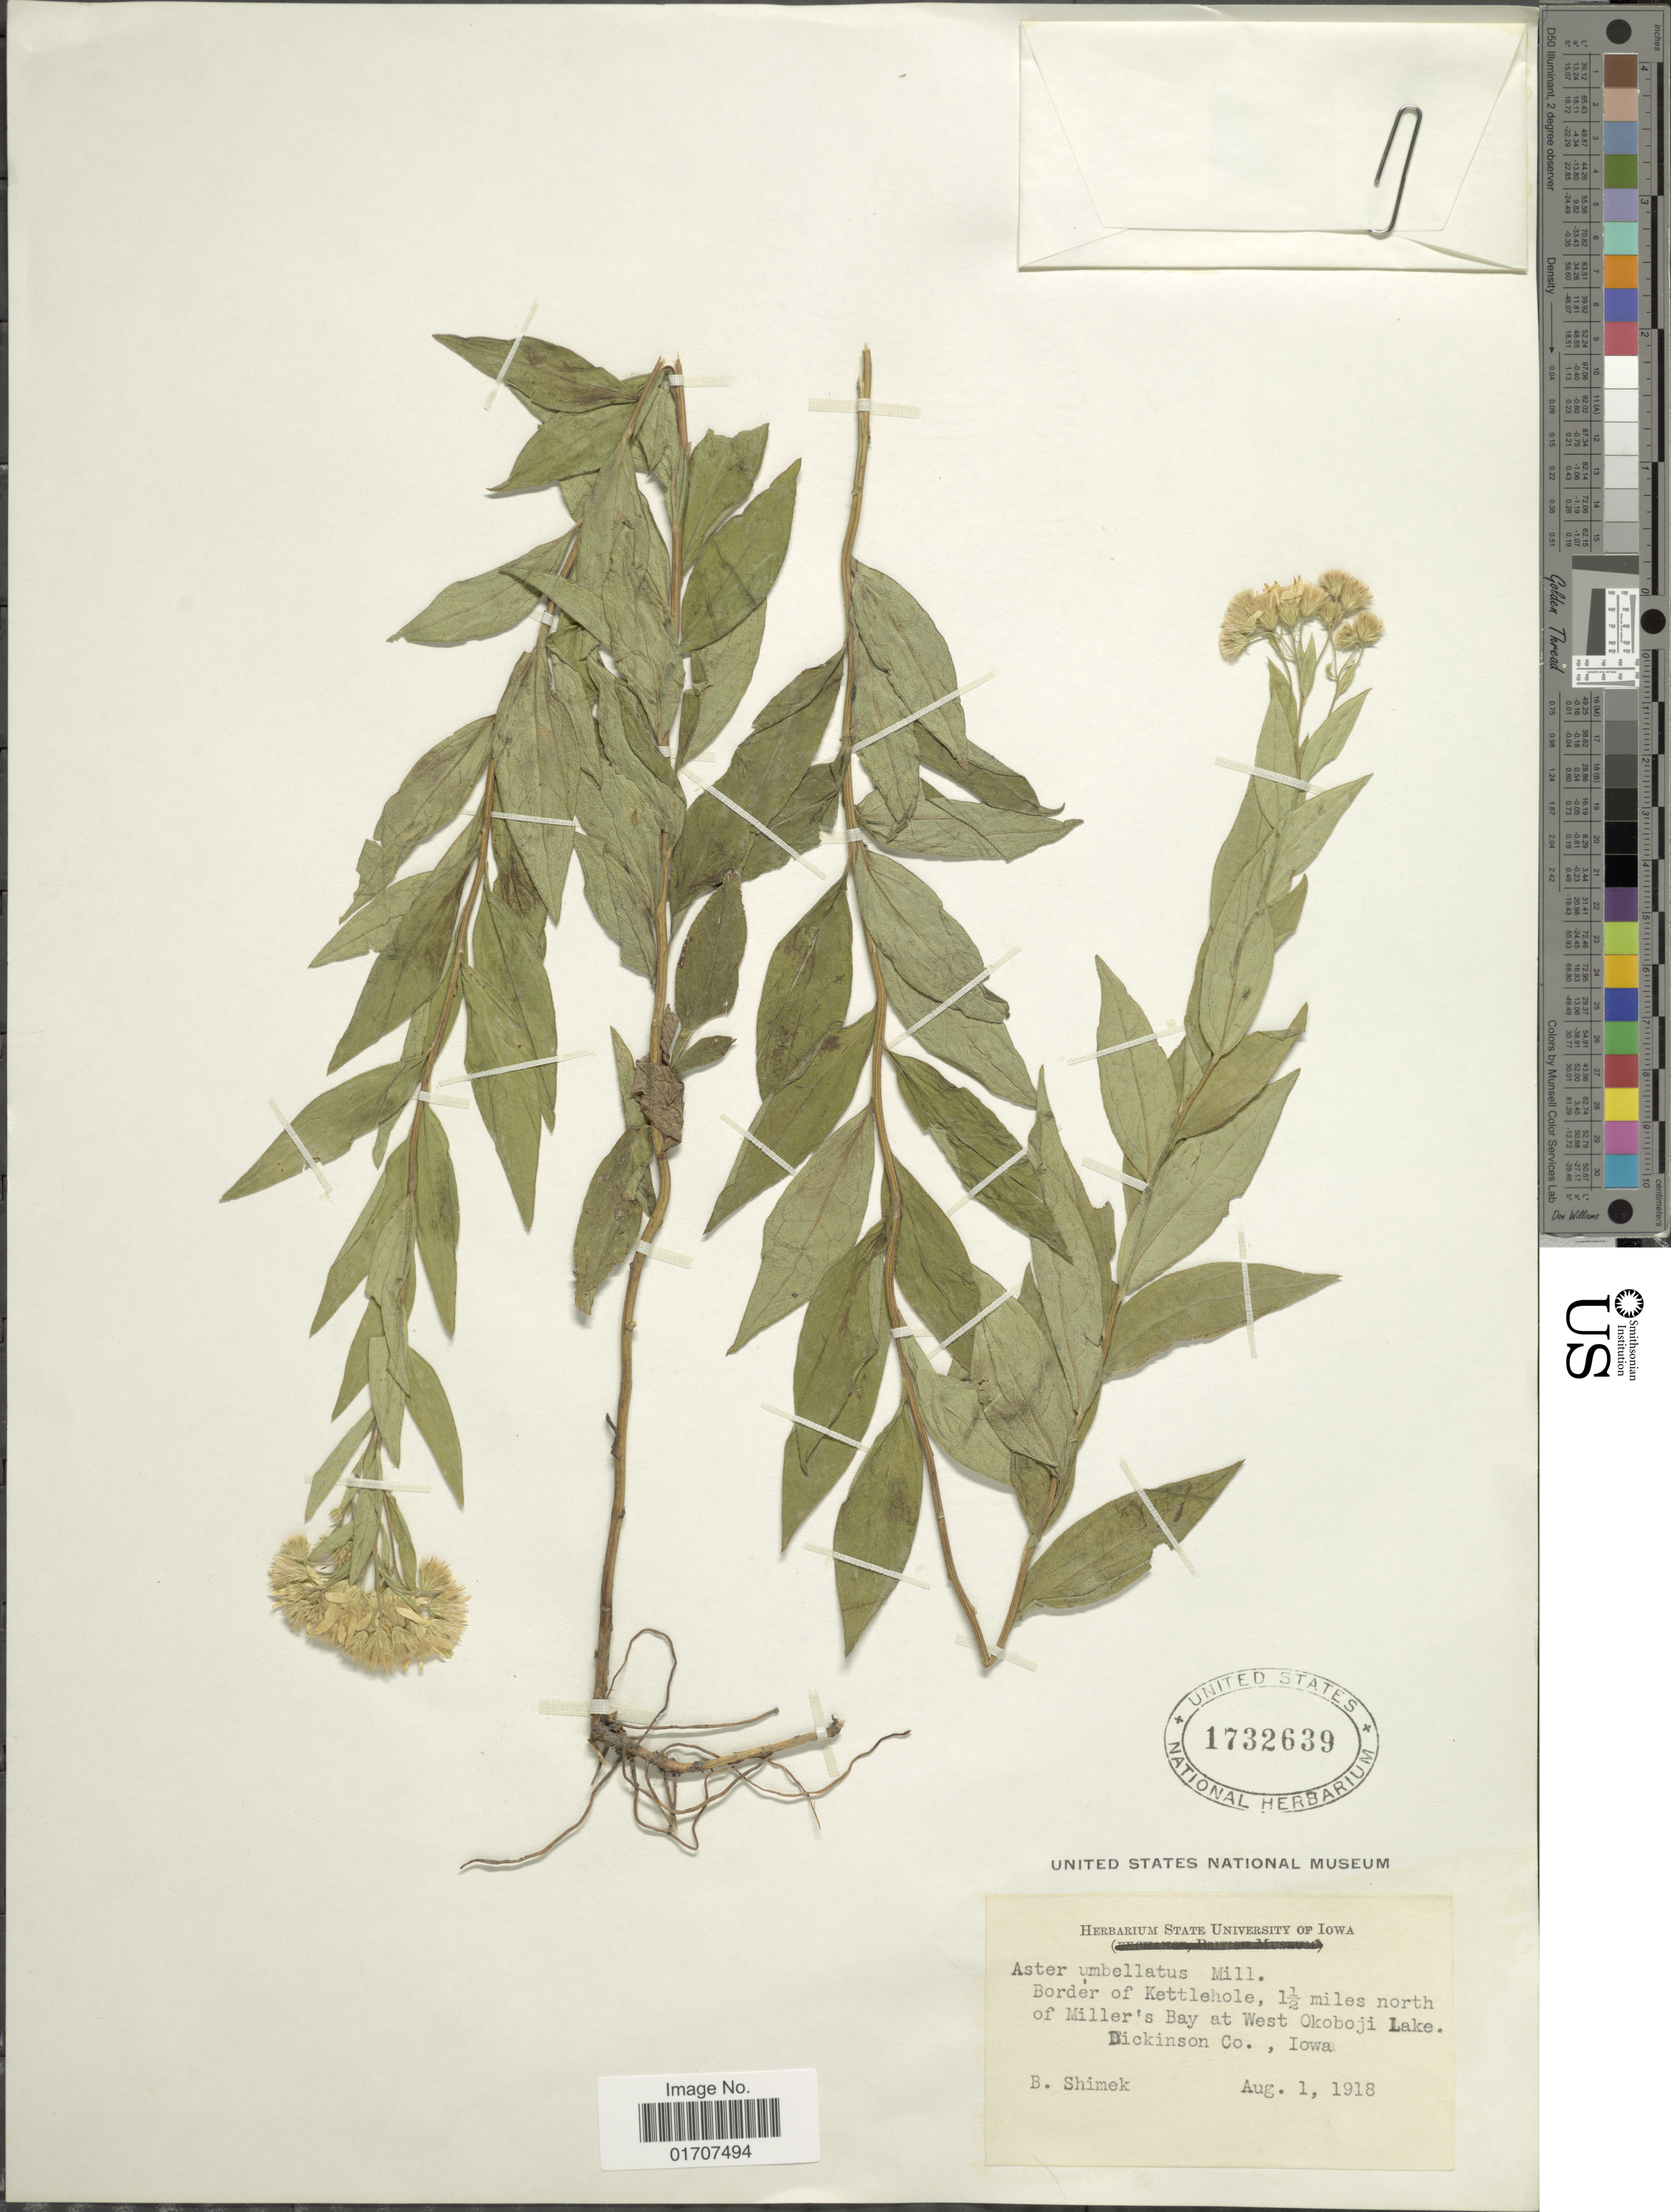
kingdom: Plantae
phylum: Tracheophyta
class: Magnoliopsida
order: Asterales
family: Asteraceae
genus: Doellingeria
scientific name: Doellingeria umbellata var. umbellata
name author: Nees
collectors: B. Shimek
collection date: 1918-08-01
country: United States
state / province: Iowa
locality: Border of Kettlehole, 1½ miles north of Miller's Bay at West Okoboji Lake, Dickinson Co.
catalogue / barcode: US 1732639